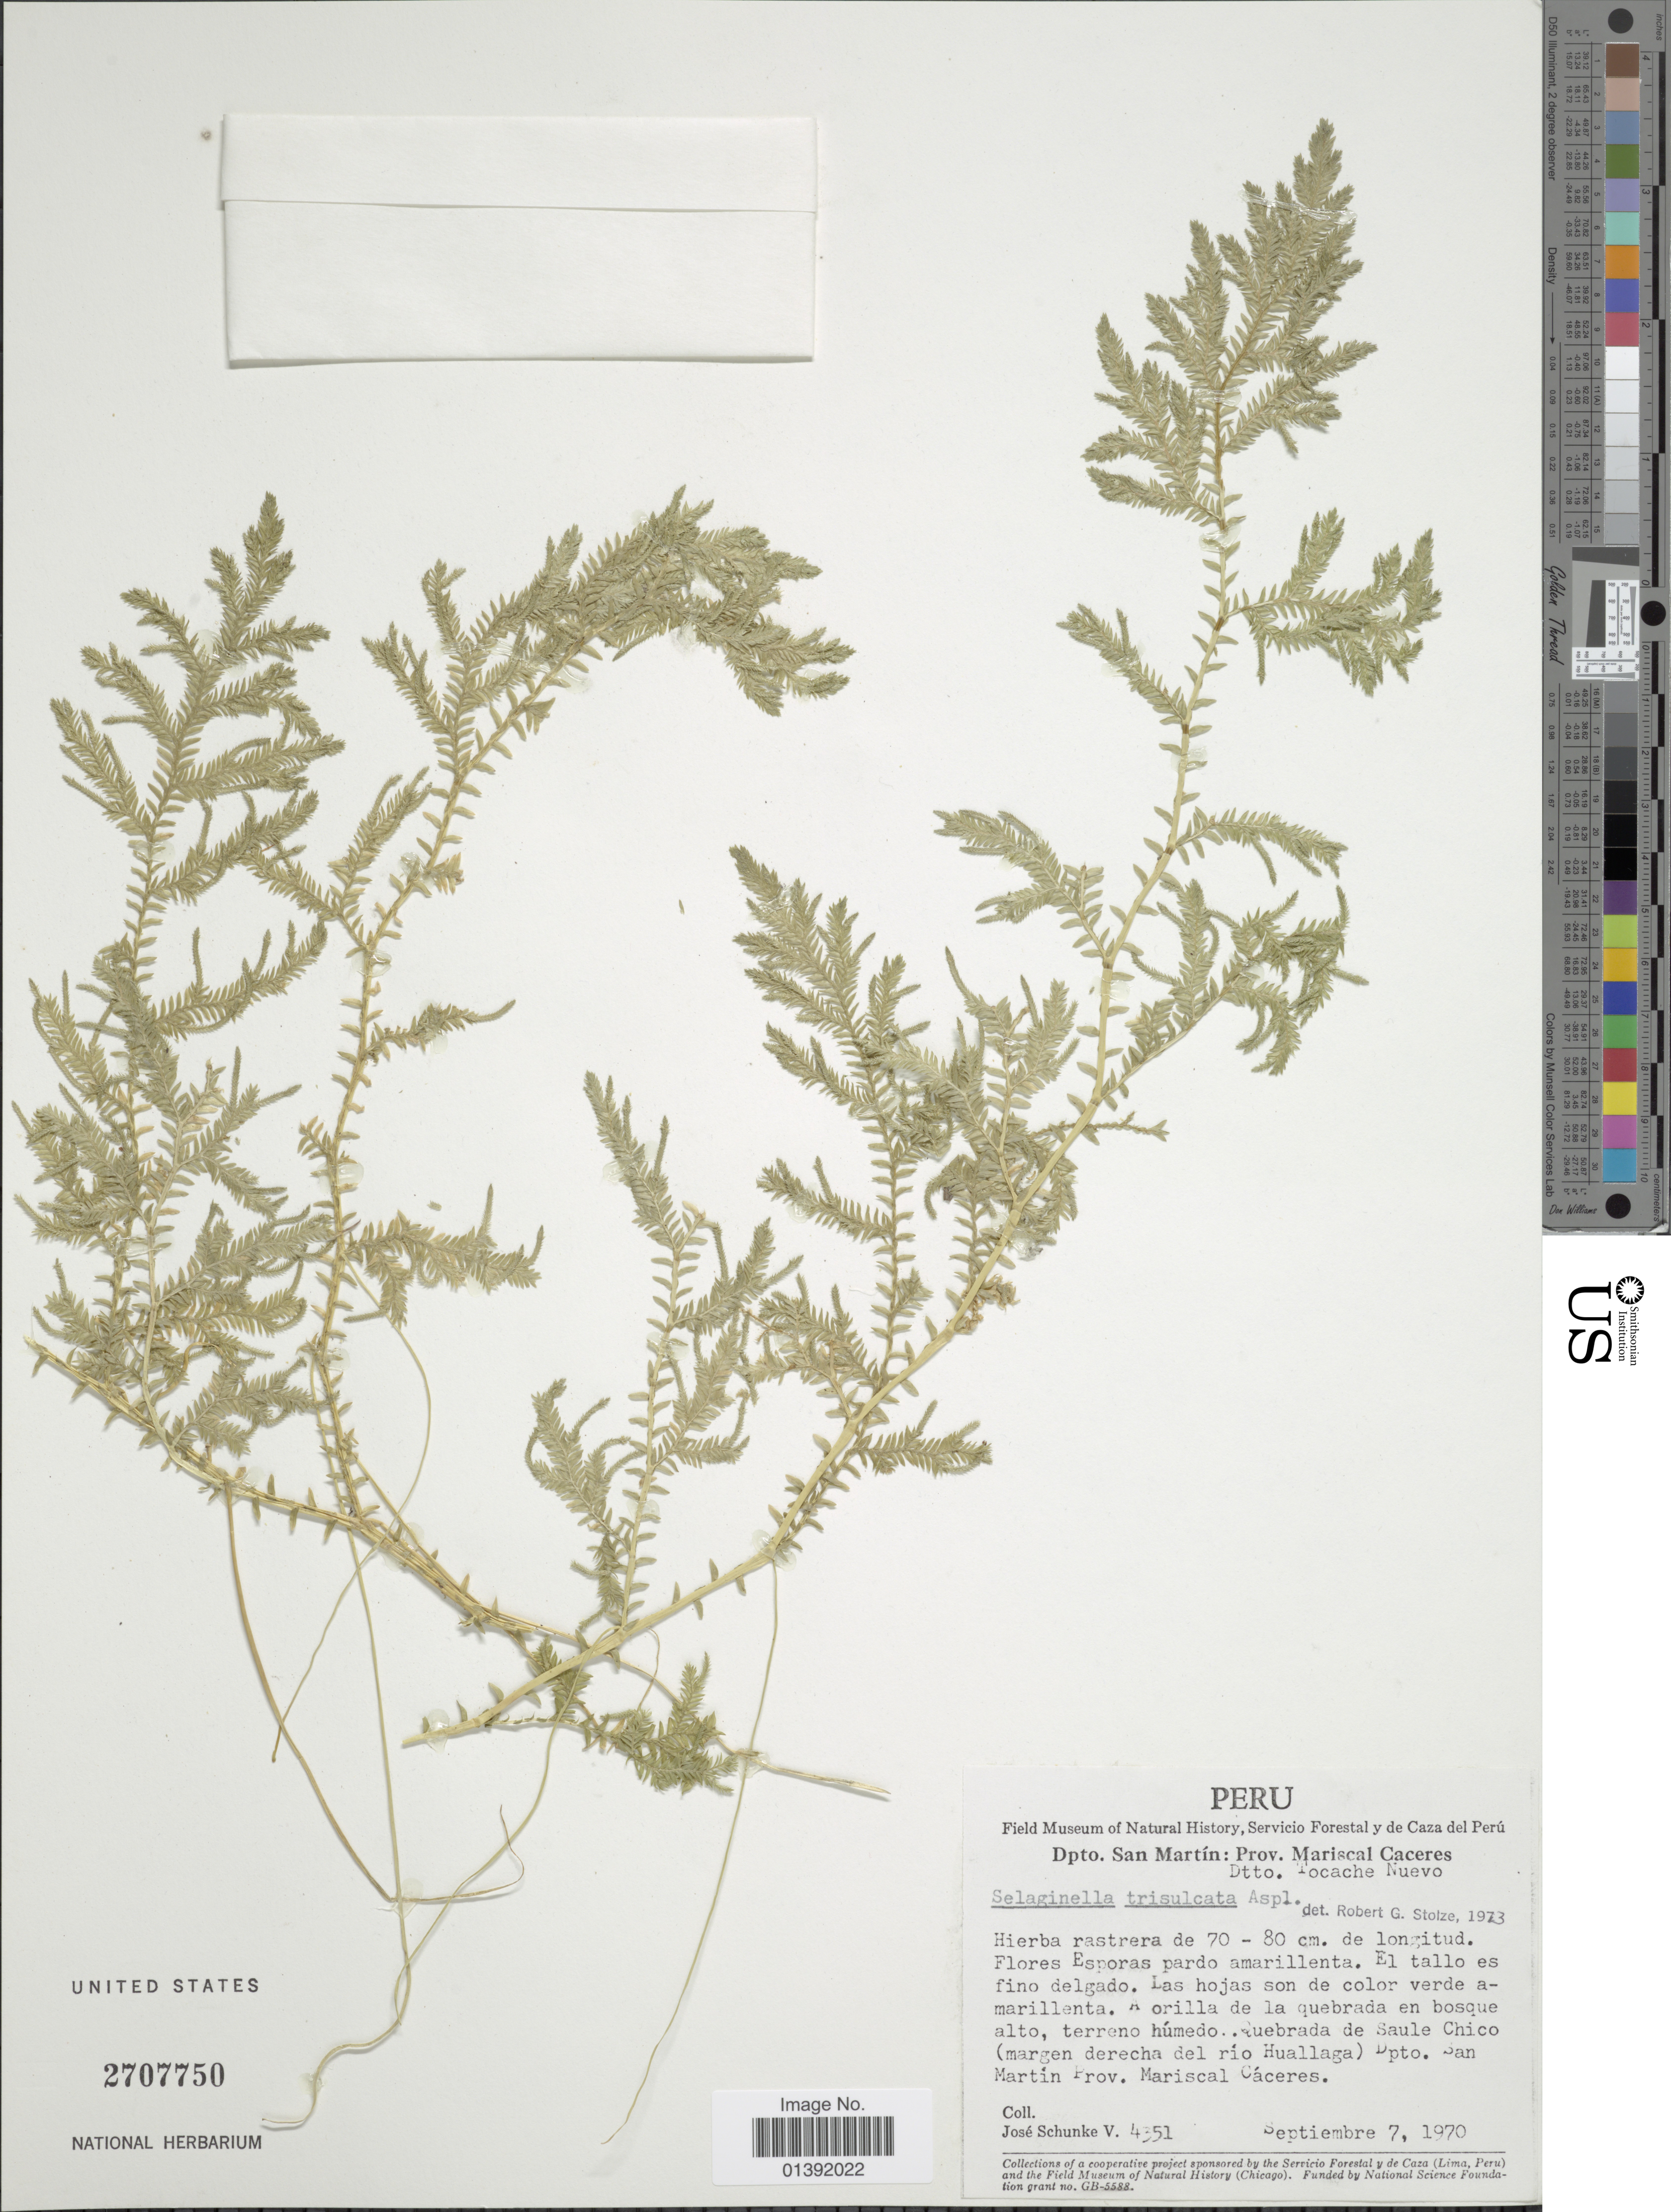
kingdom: Plantae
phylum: Tracheophyta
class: Lycopodiopsida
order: Selaginellales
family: Selaginellaceae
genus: Selaginella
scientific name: Selaginella trisulcata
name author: Aspl.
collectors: J. Schunke Vigo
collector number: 4351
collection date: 1970-09-07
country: Peru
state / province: San Martín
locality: Prov. Mariscal Caceres, Dtto. Tocacahe Nuevo, Quebrada de Saule Chico (margen derecha del rio Hualliga)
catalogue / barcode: US 2707750